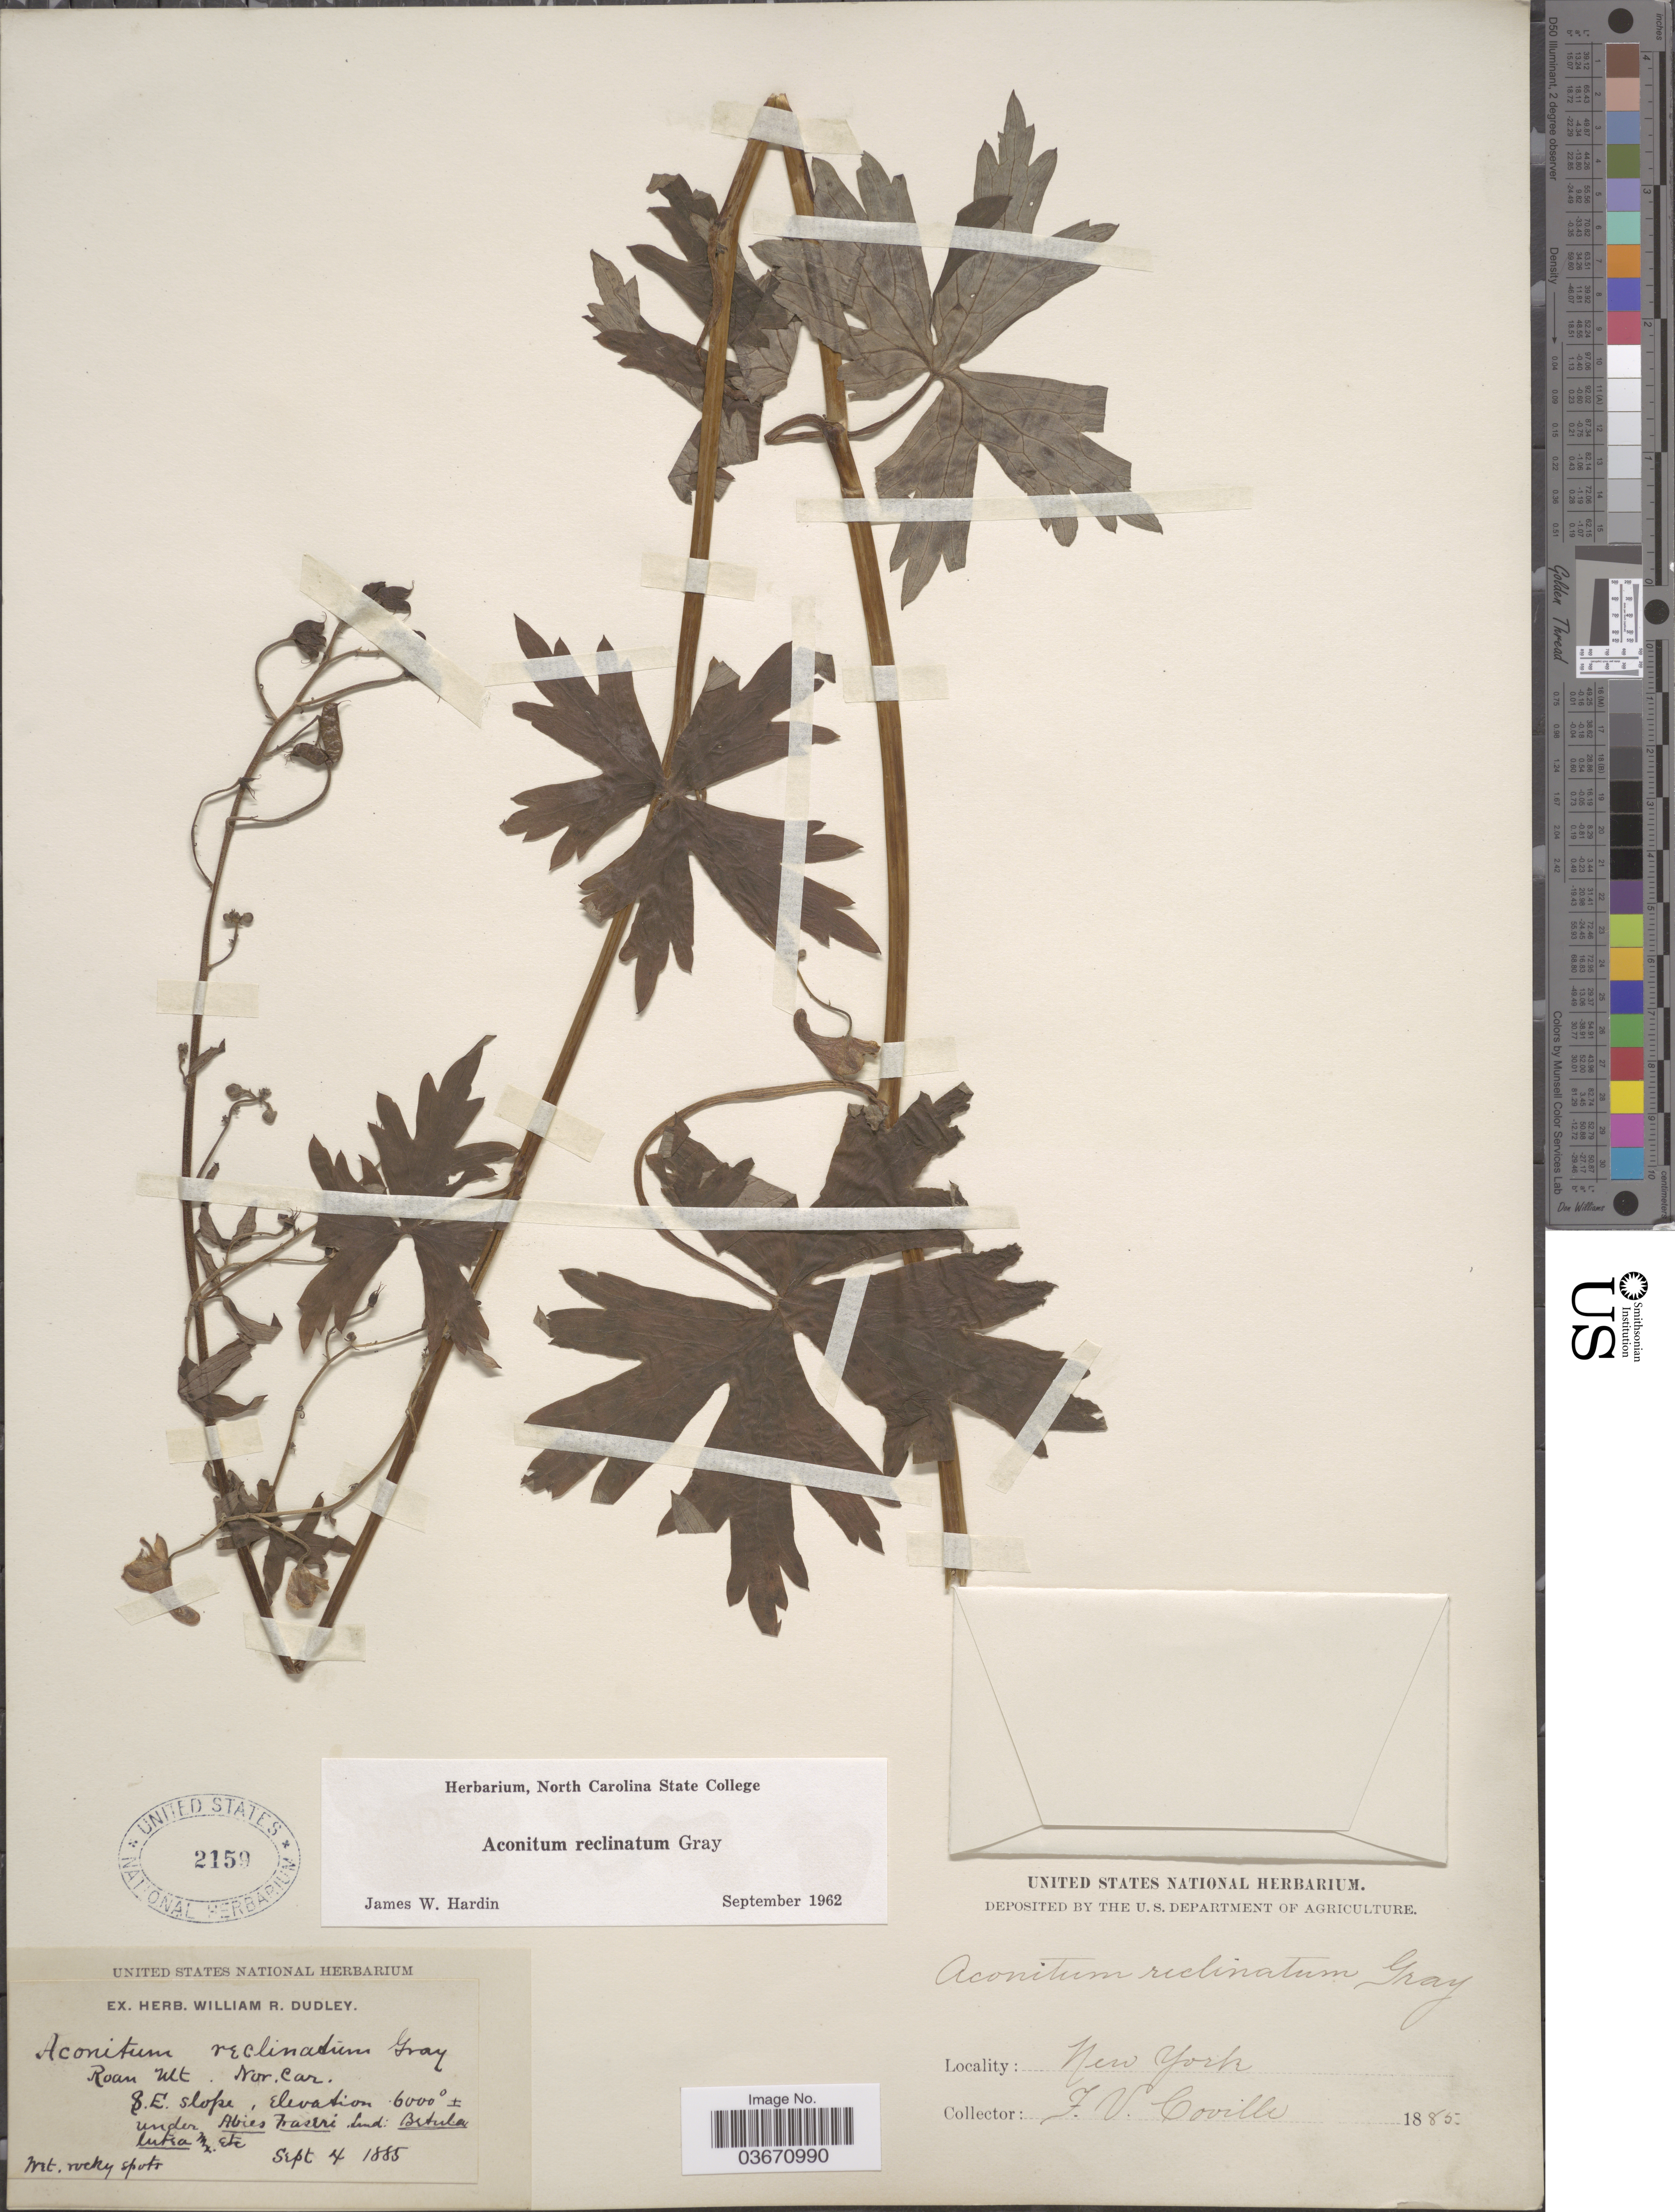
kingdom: Plantae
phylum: Tracheophyta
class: Magnoliopsida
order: Ranunculales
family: Ranunculaceae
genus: Aconitum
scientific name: Aconitum reclinatum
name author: A. Gray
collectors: F. V. Coville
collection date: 1885-09-04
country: United States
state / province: North Carolina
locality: Roan Mt. S.E. slope.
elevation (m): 1829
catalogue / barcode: US 2159